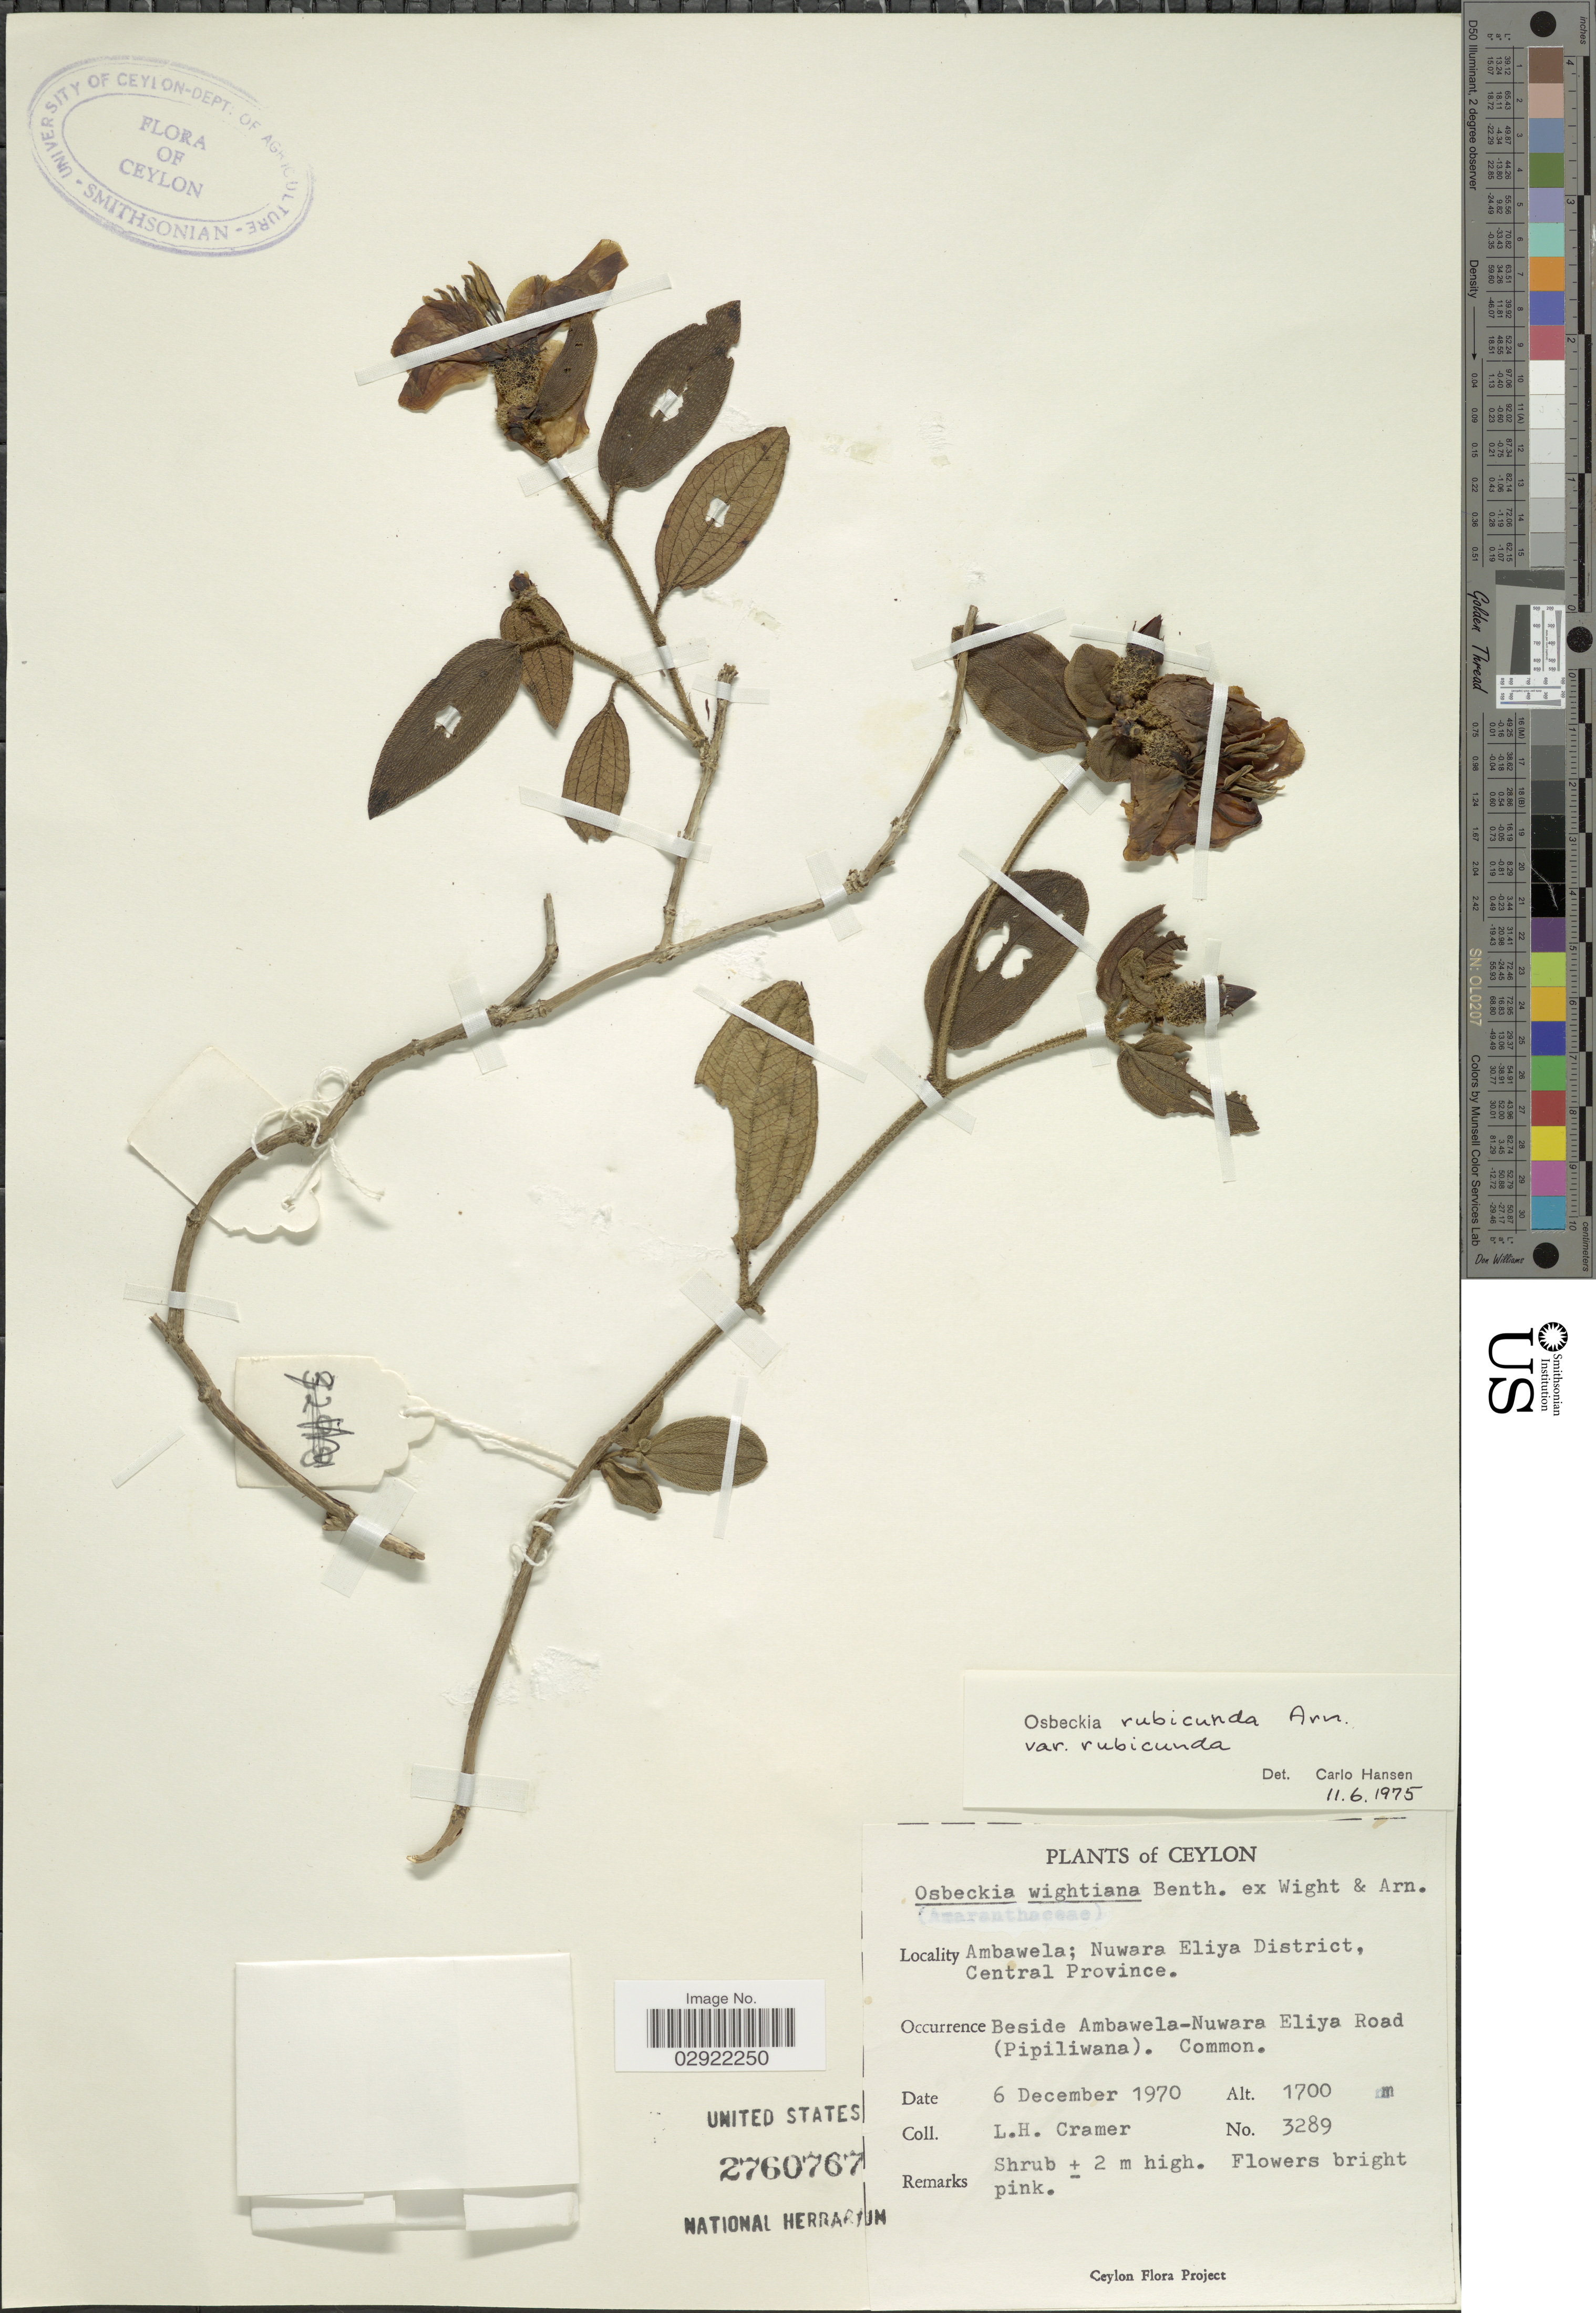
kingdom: Plantae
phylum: Tracheophyta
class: Magnoliopsida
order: Myrtales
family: Melastomataceae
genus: Osbeckia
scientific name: Osbeckia rubicunda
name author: Arn.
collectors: L. H. Cramer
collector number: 3289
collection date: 1970-12-06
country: Sri Lanka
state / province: Central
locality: Ceylon. Ambawela; Nuwara Eliya District. Beside Ambawela-Nuwara Eliya Road (Pipiliwana).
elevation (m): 1700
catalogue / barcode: US 2760767